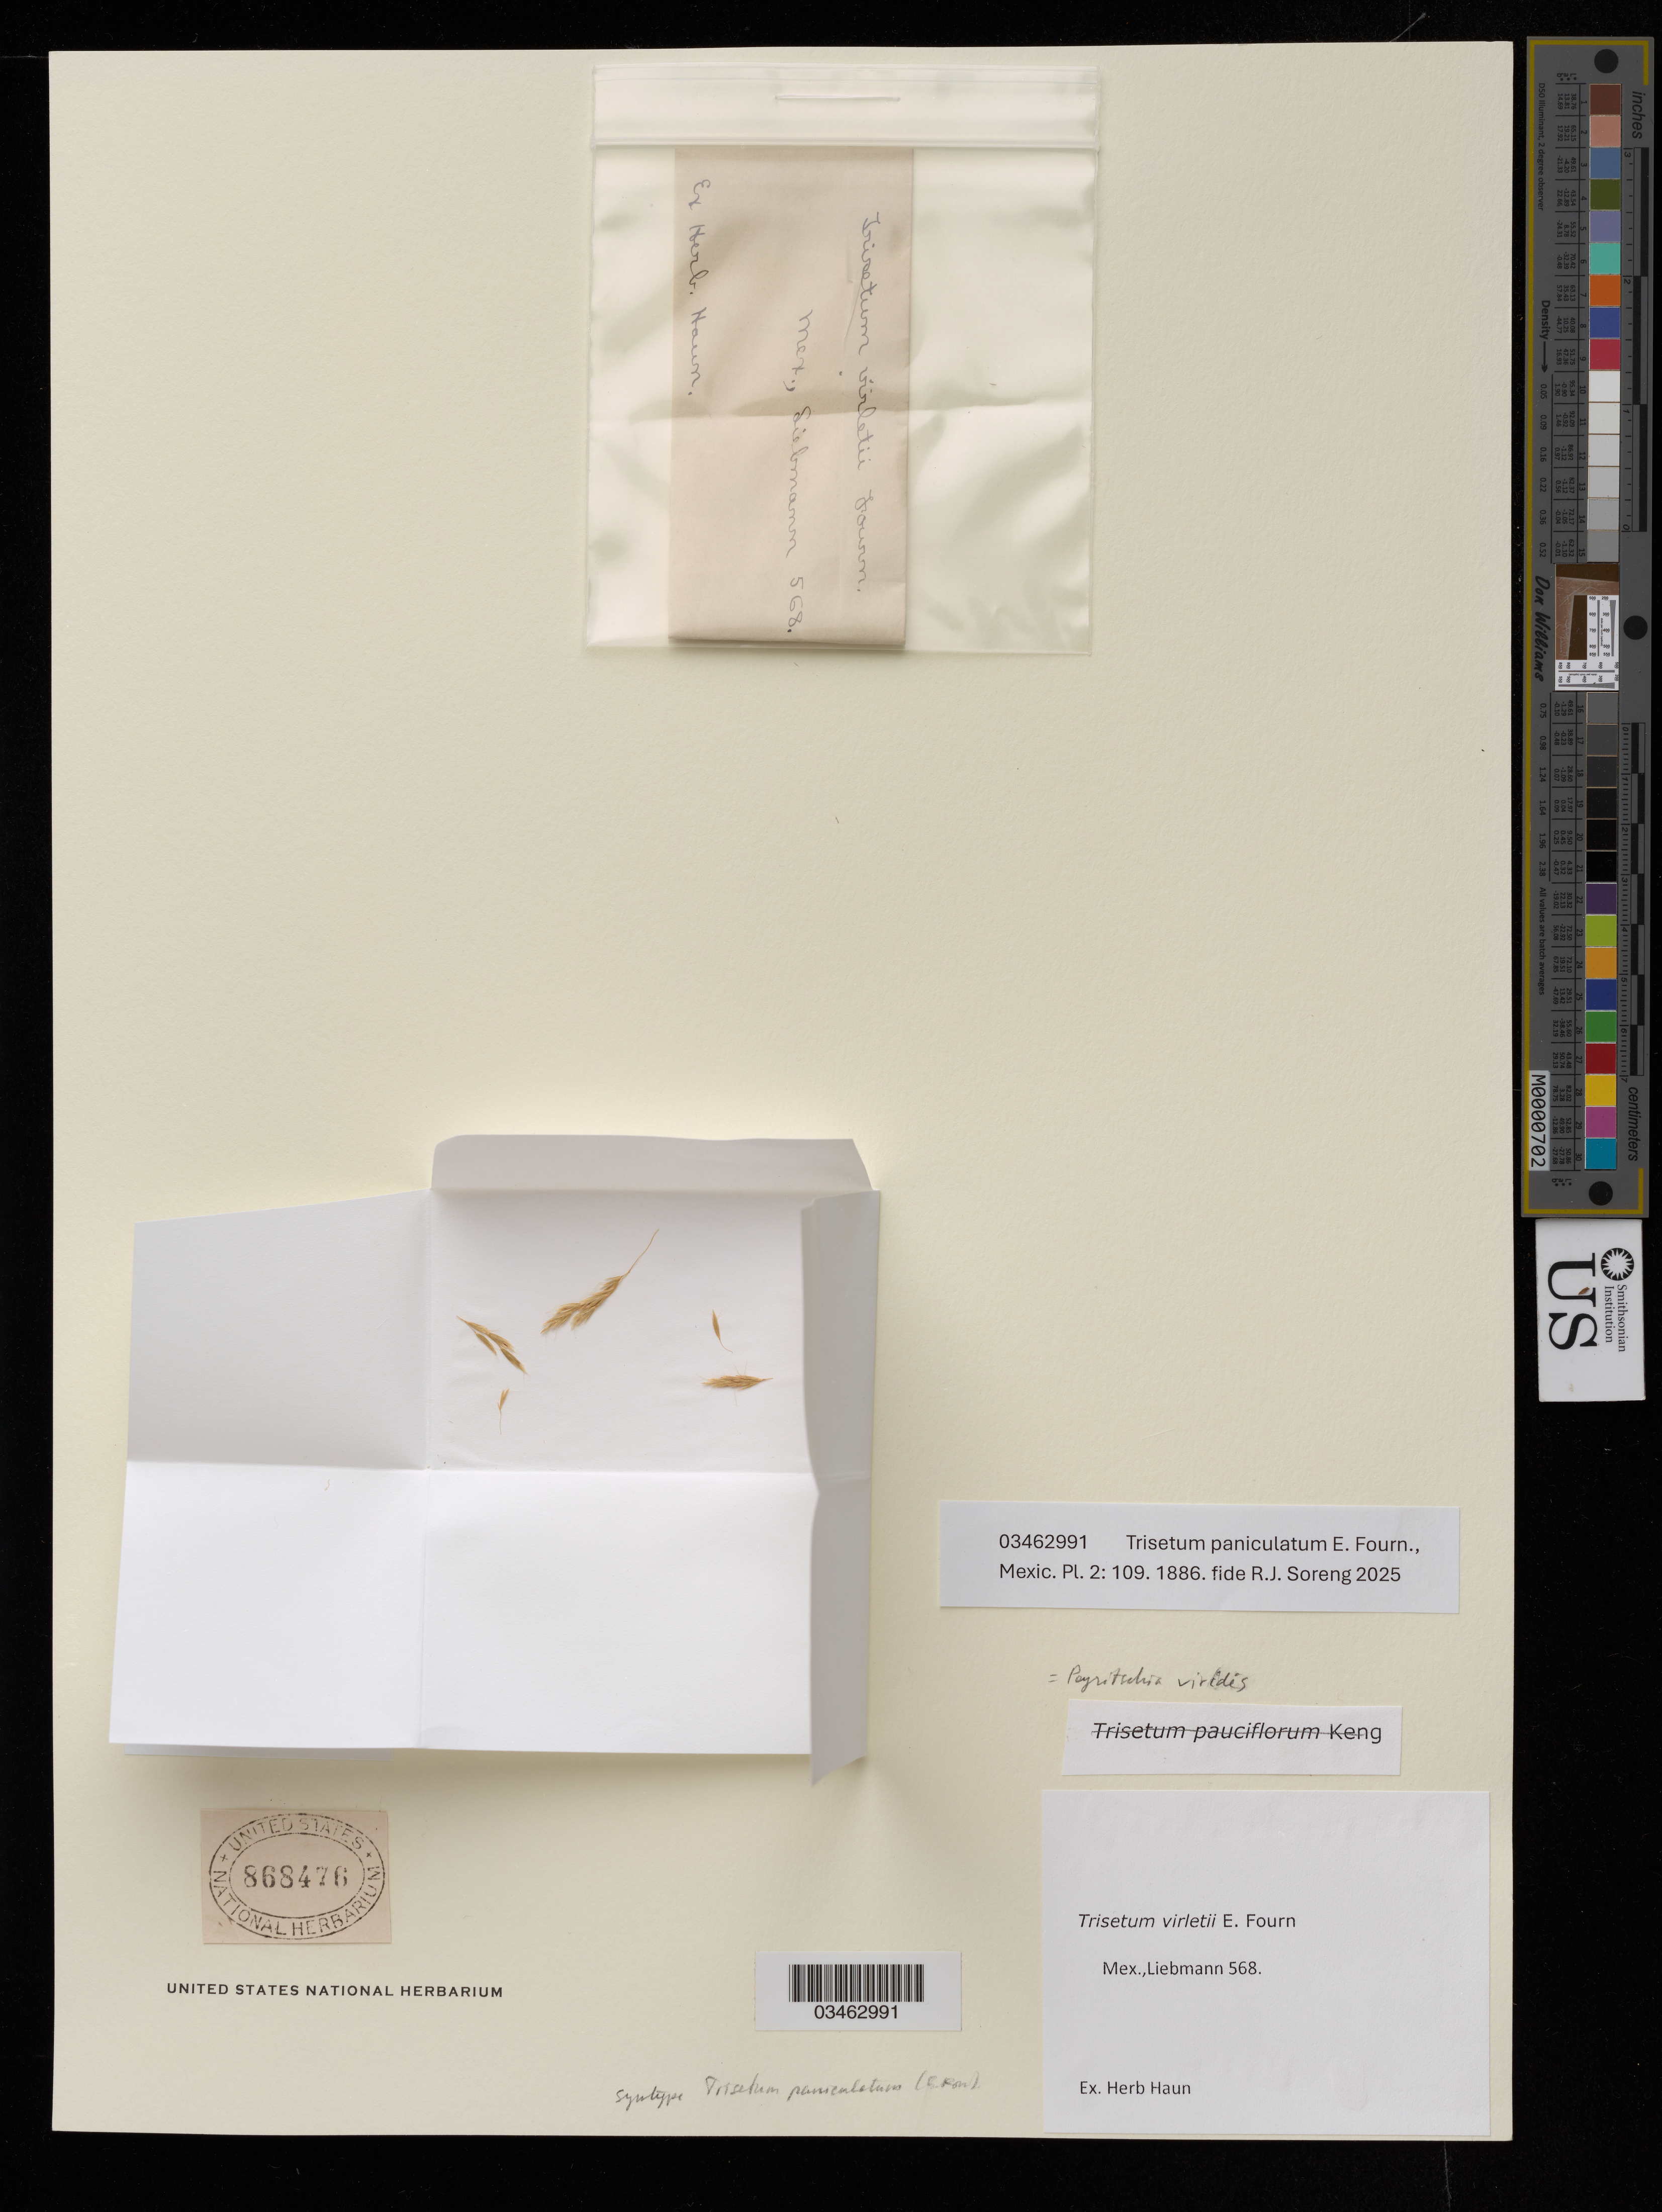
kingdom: Plantae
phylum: Tracheophyta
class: Liliopsida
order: Poales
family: Poaceae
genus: Trisetum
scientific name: Trisetum paniculatum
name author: E. Fourn.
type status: Syntype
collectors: Liebmann, --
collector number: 568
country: Mexico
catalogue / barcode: US 868476